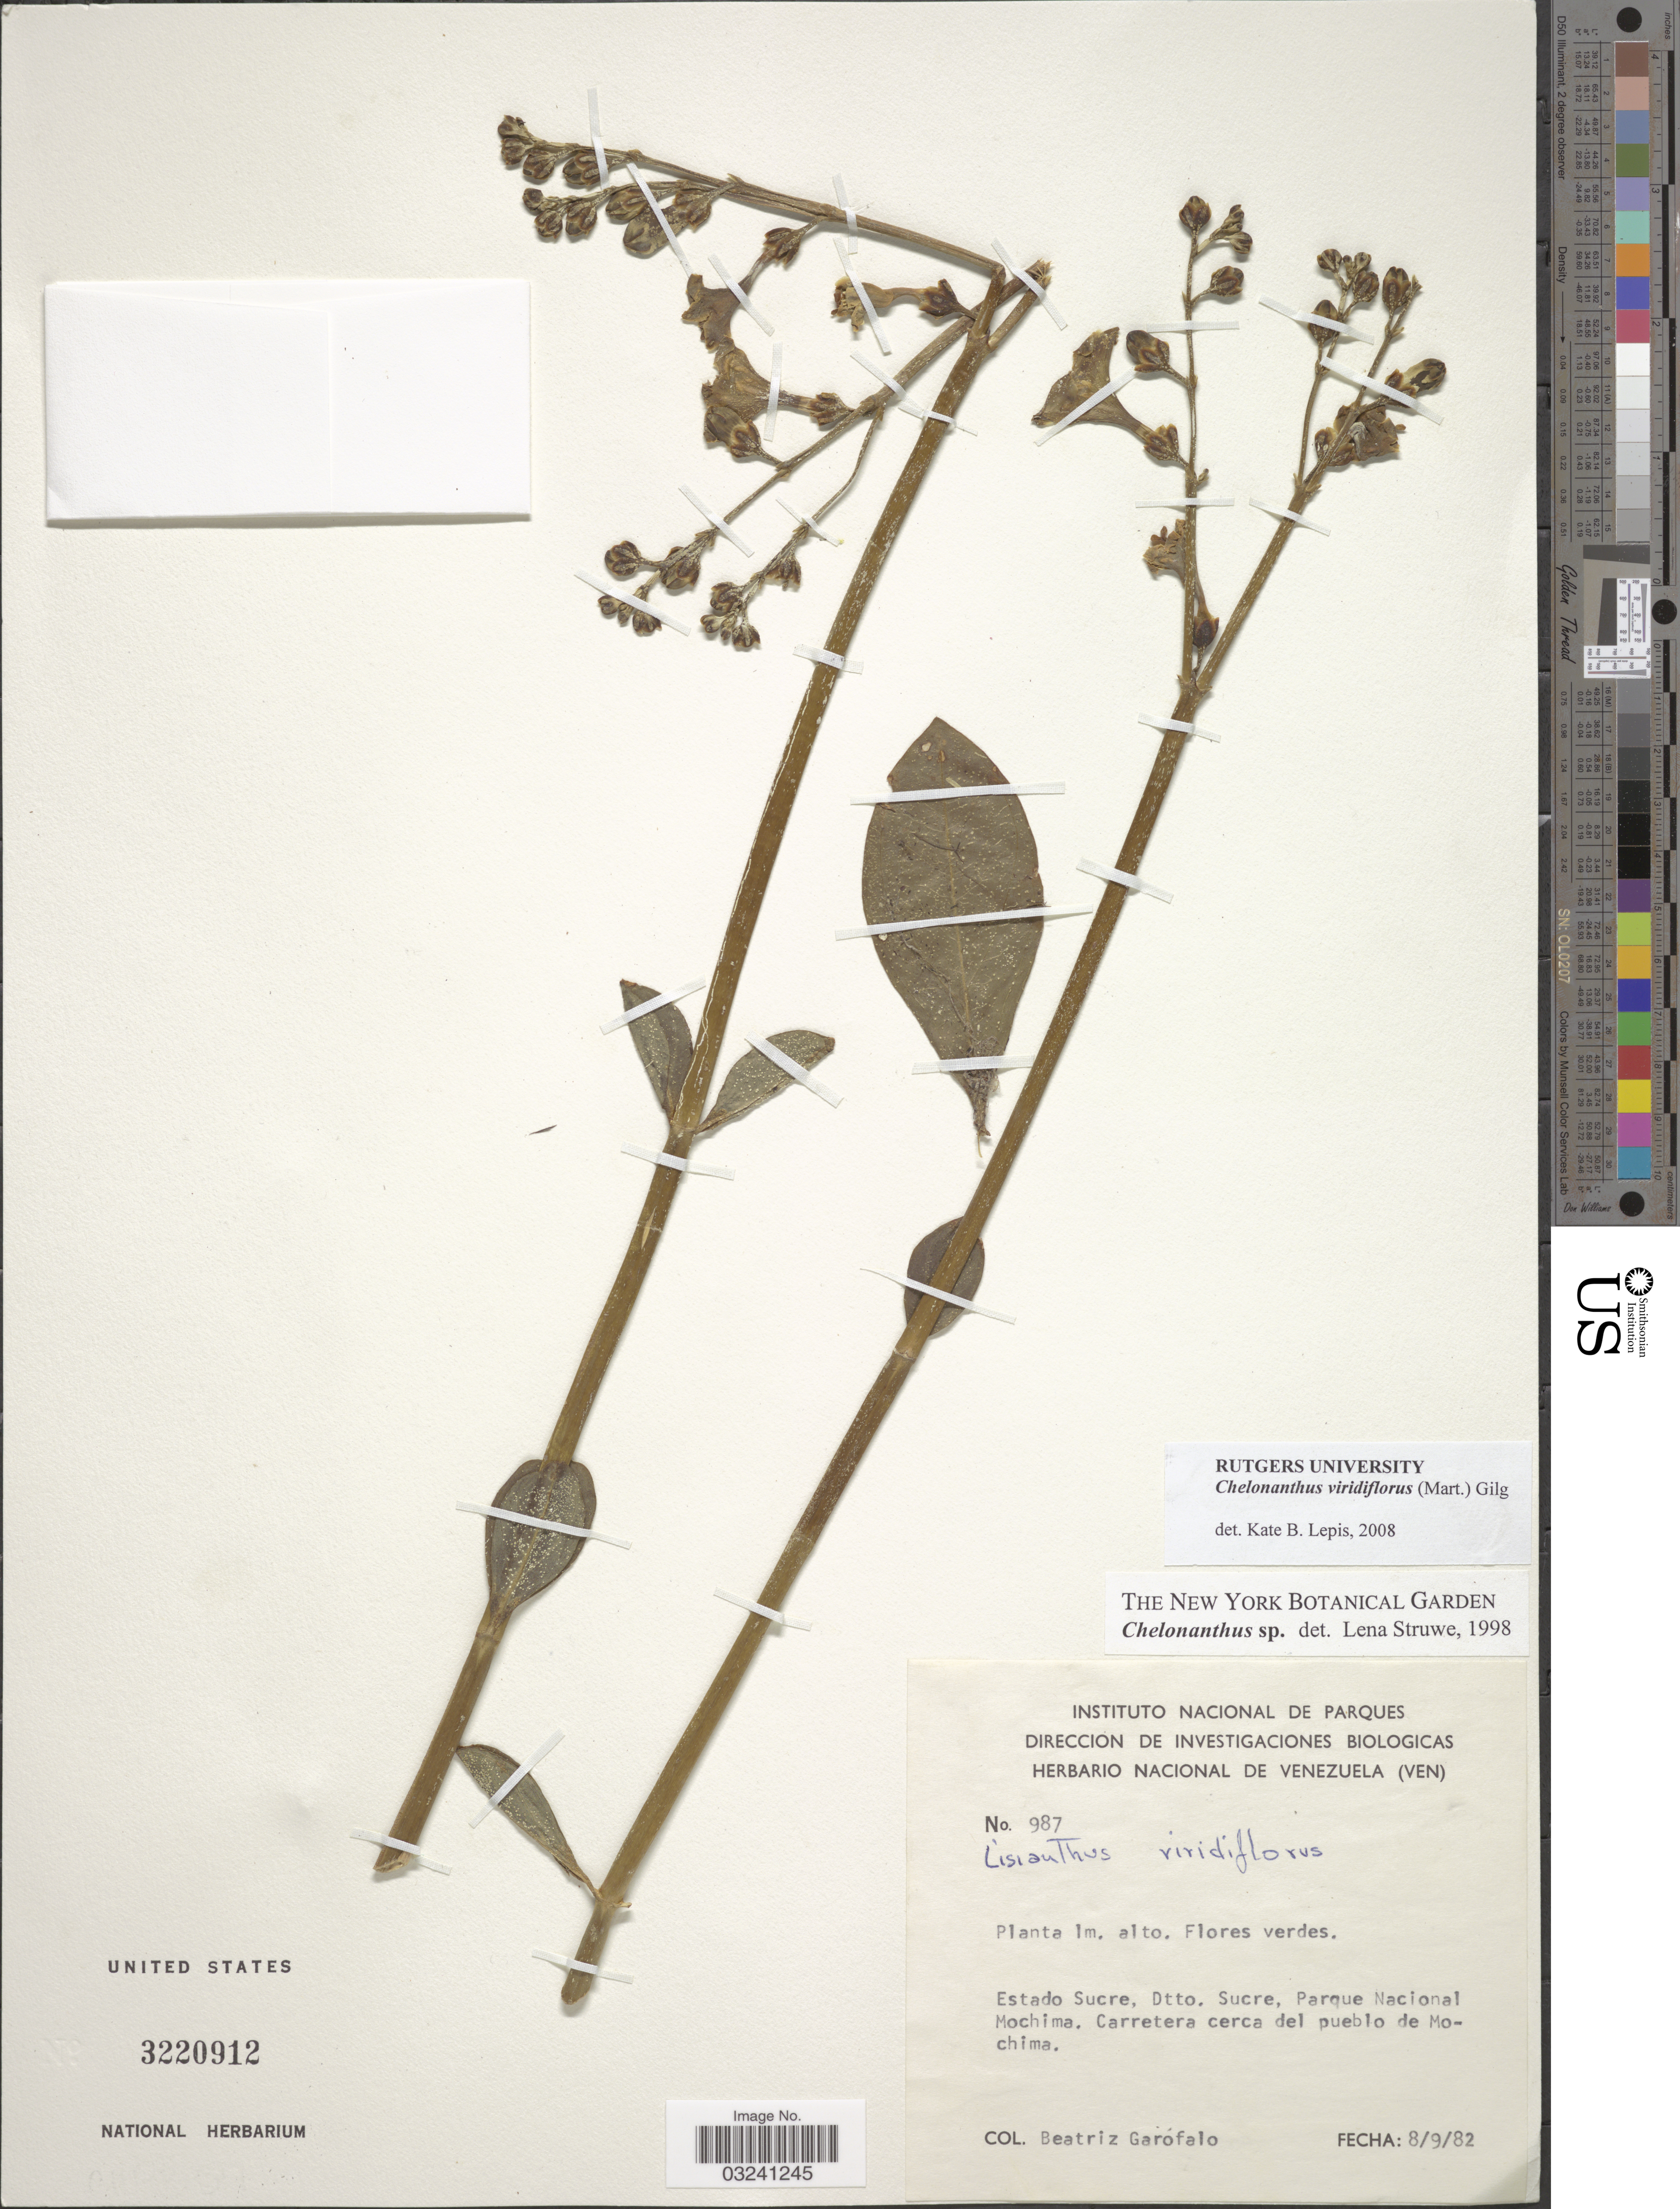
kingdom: Plantae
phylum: Tracheophyta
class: Magnoliopsida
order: Gentianales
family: Gentianaceae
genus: Chelonanthus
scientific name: Chelonanthus viridiflorus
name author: (Mart.) Gilg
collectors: B. Garofalo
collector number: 987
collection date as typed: Transcribed d/m/y: 8/9/82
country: Venezuela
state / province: Sucre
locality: Estado Sucre, Dtto. Sucre, Parque Nacional Mochima. Carretera cerca del pueblo de Mochima.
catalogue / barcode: US 3220912